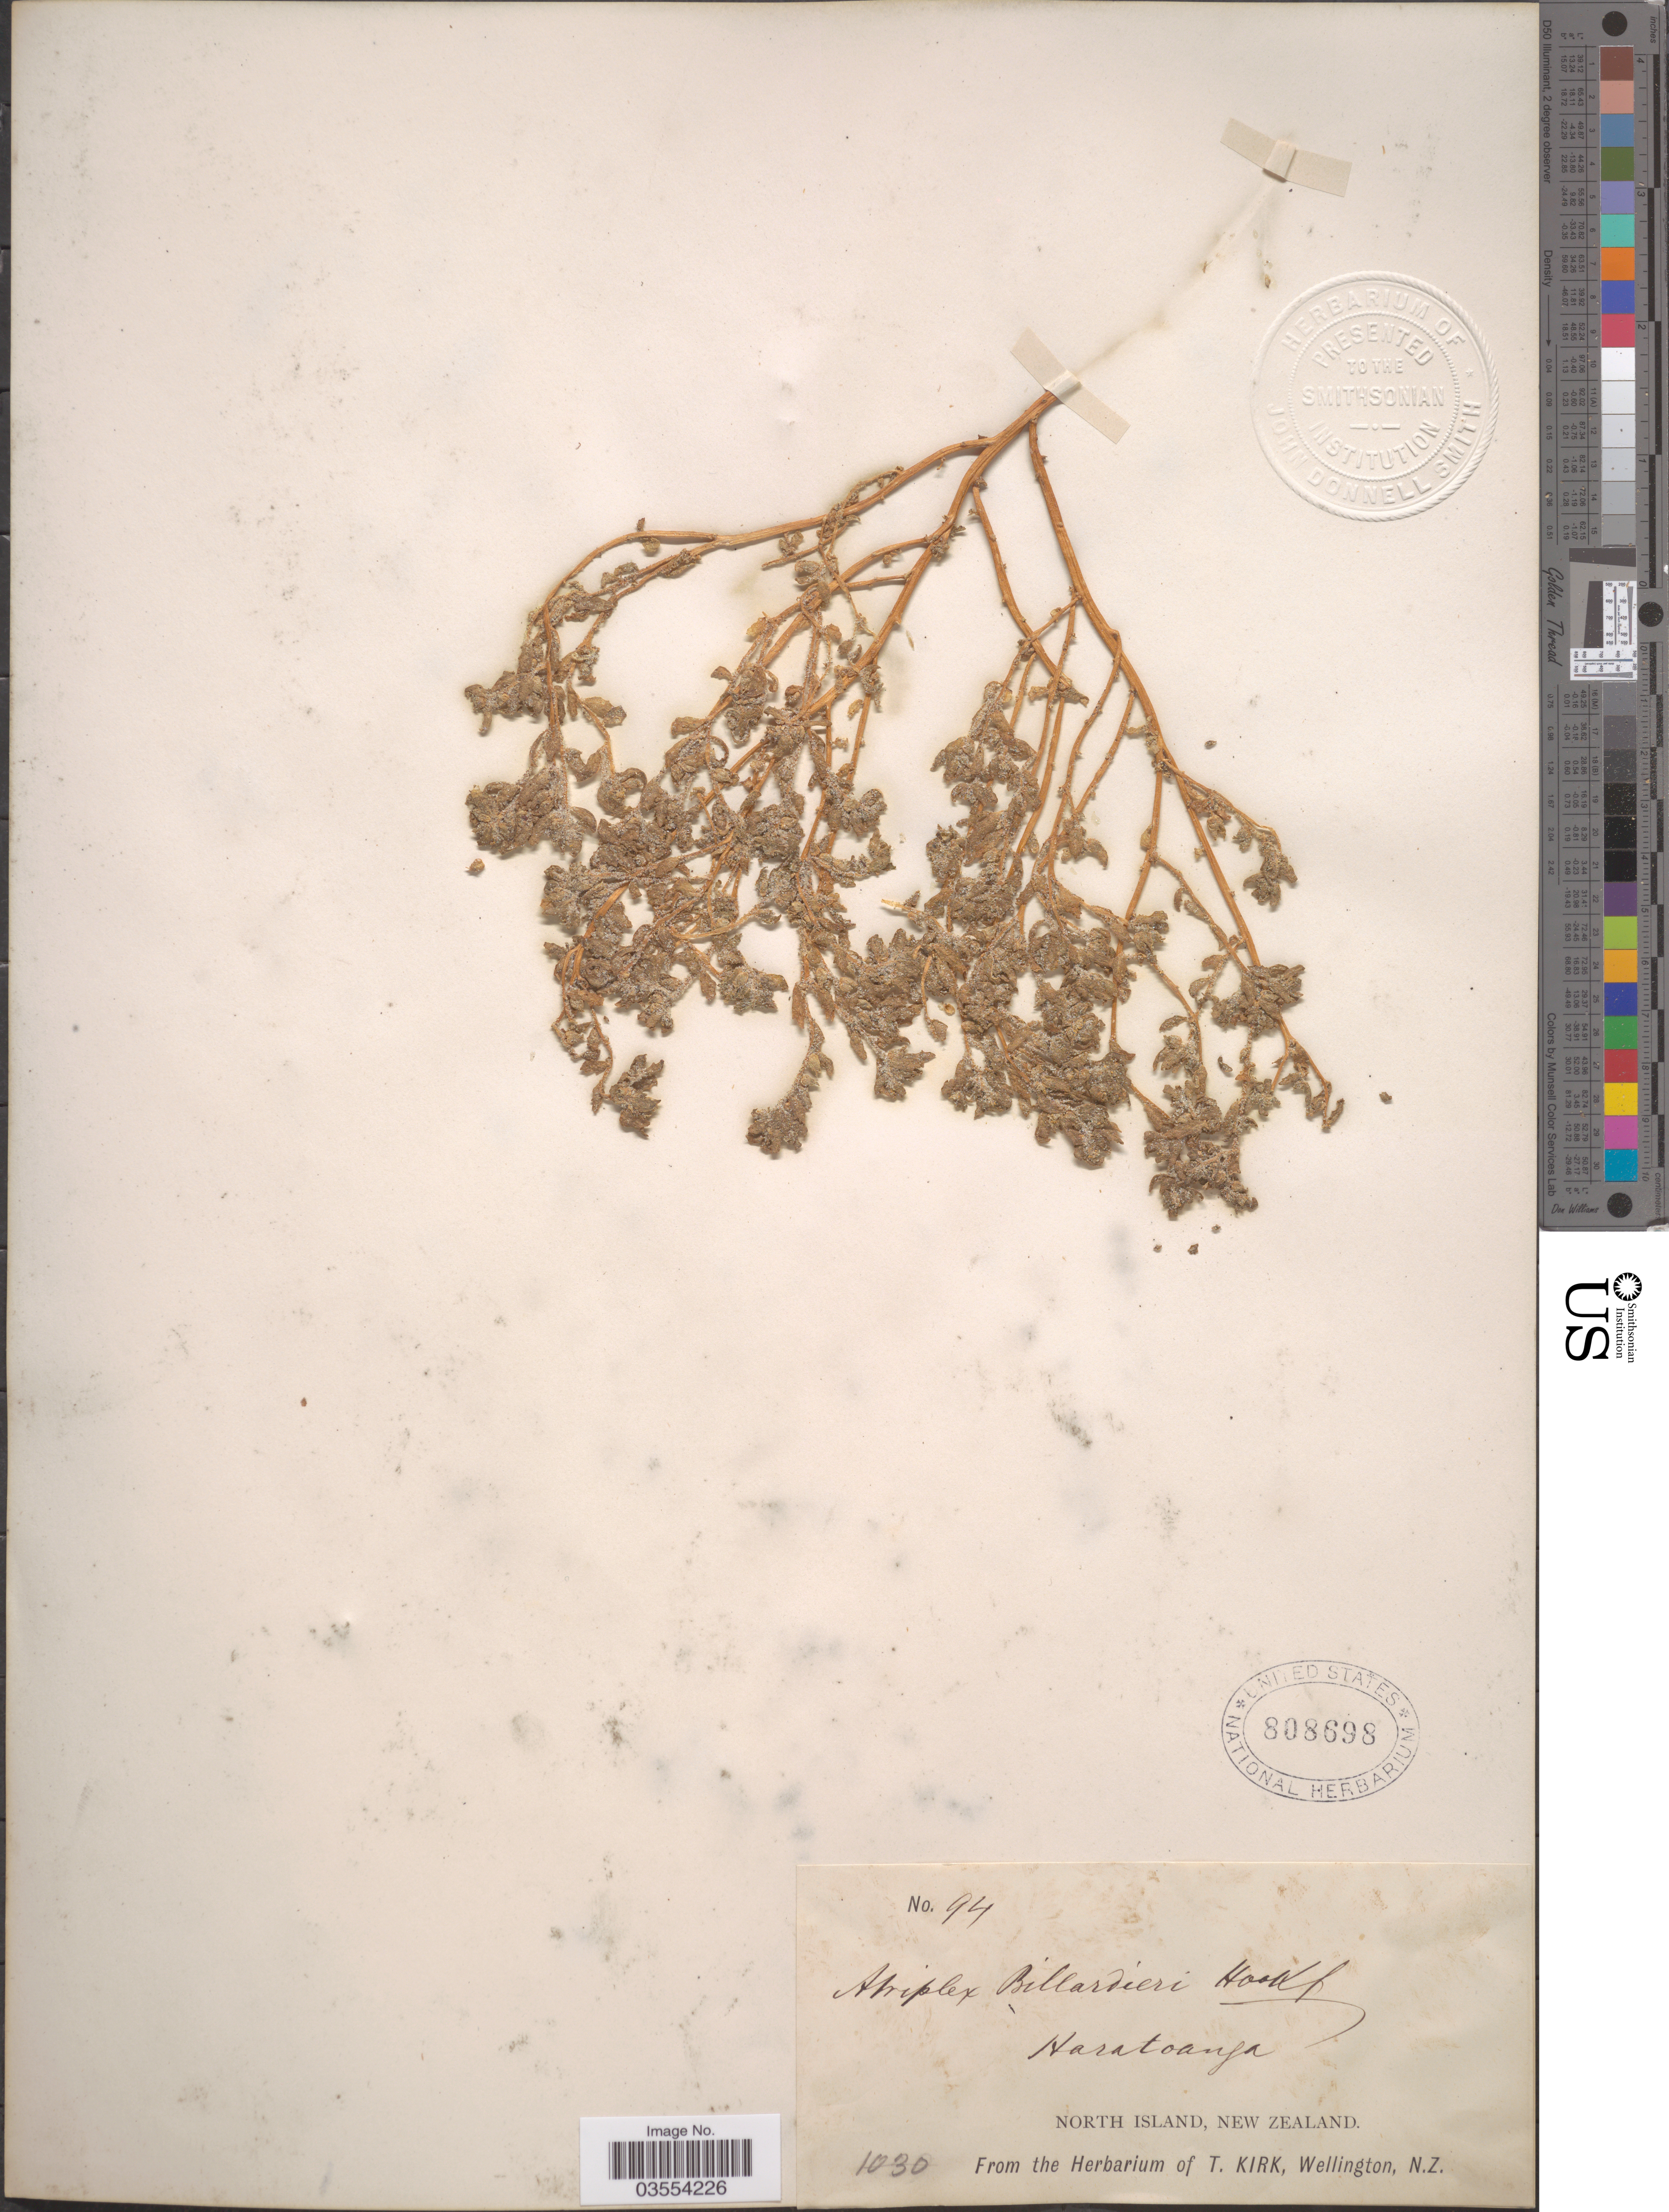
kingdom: Plantae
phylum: Tracheophyta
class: Magnoliopsida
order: Caryophyllales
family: Amaranthaceae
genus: Atriplex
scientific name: Atriplex crystallina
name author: Hook. f.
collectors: ex herb. T. Kirk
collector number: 94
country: New Zealand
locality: Haratoanga, North Island.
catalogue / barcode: US 808698